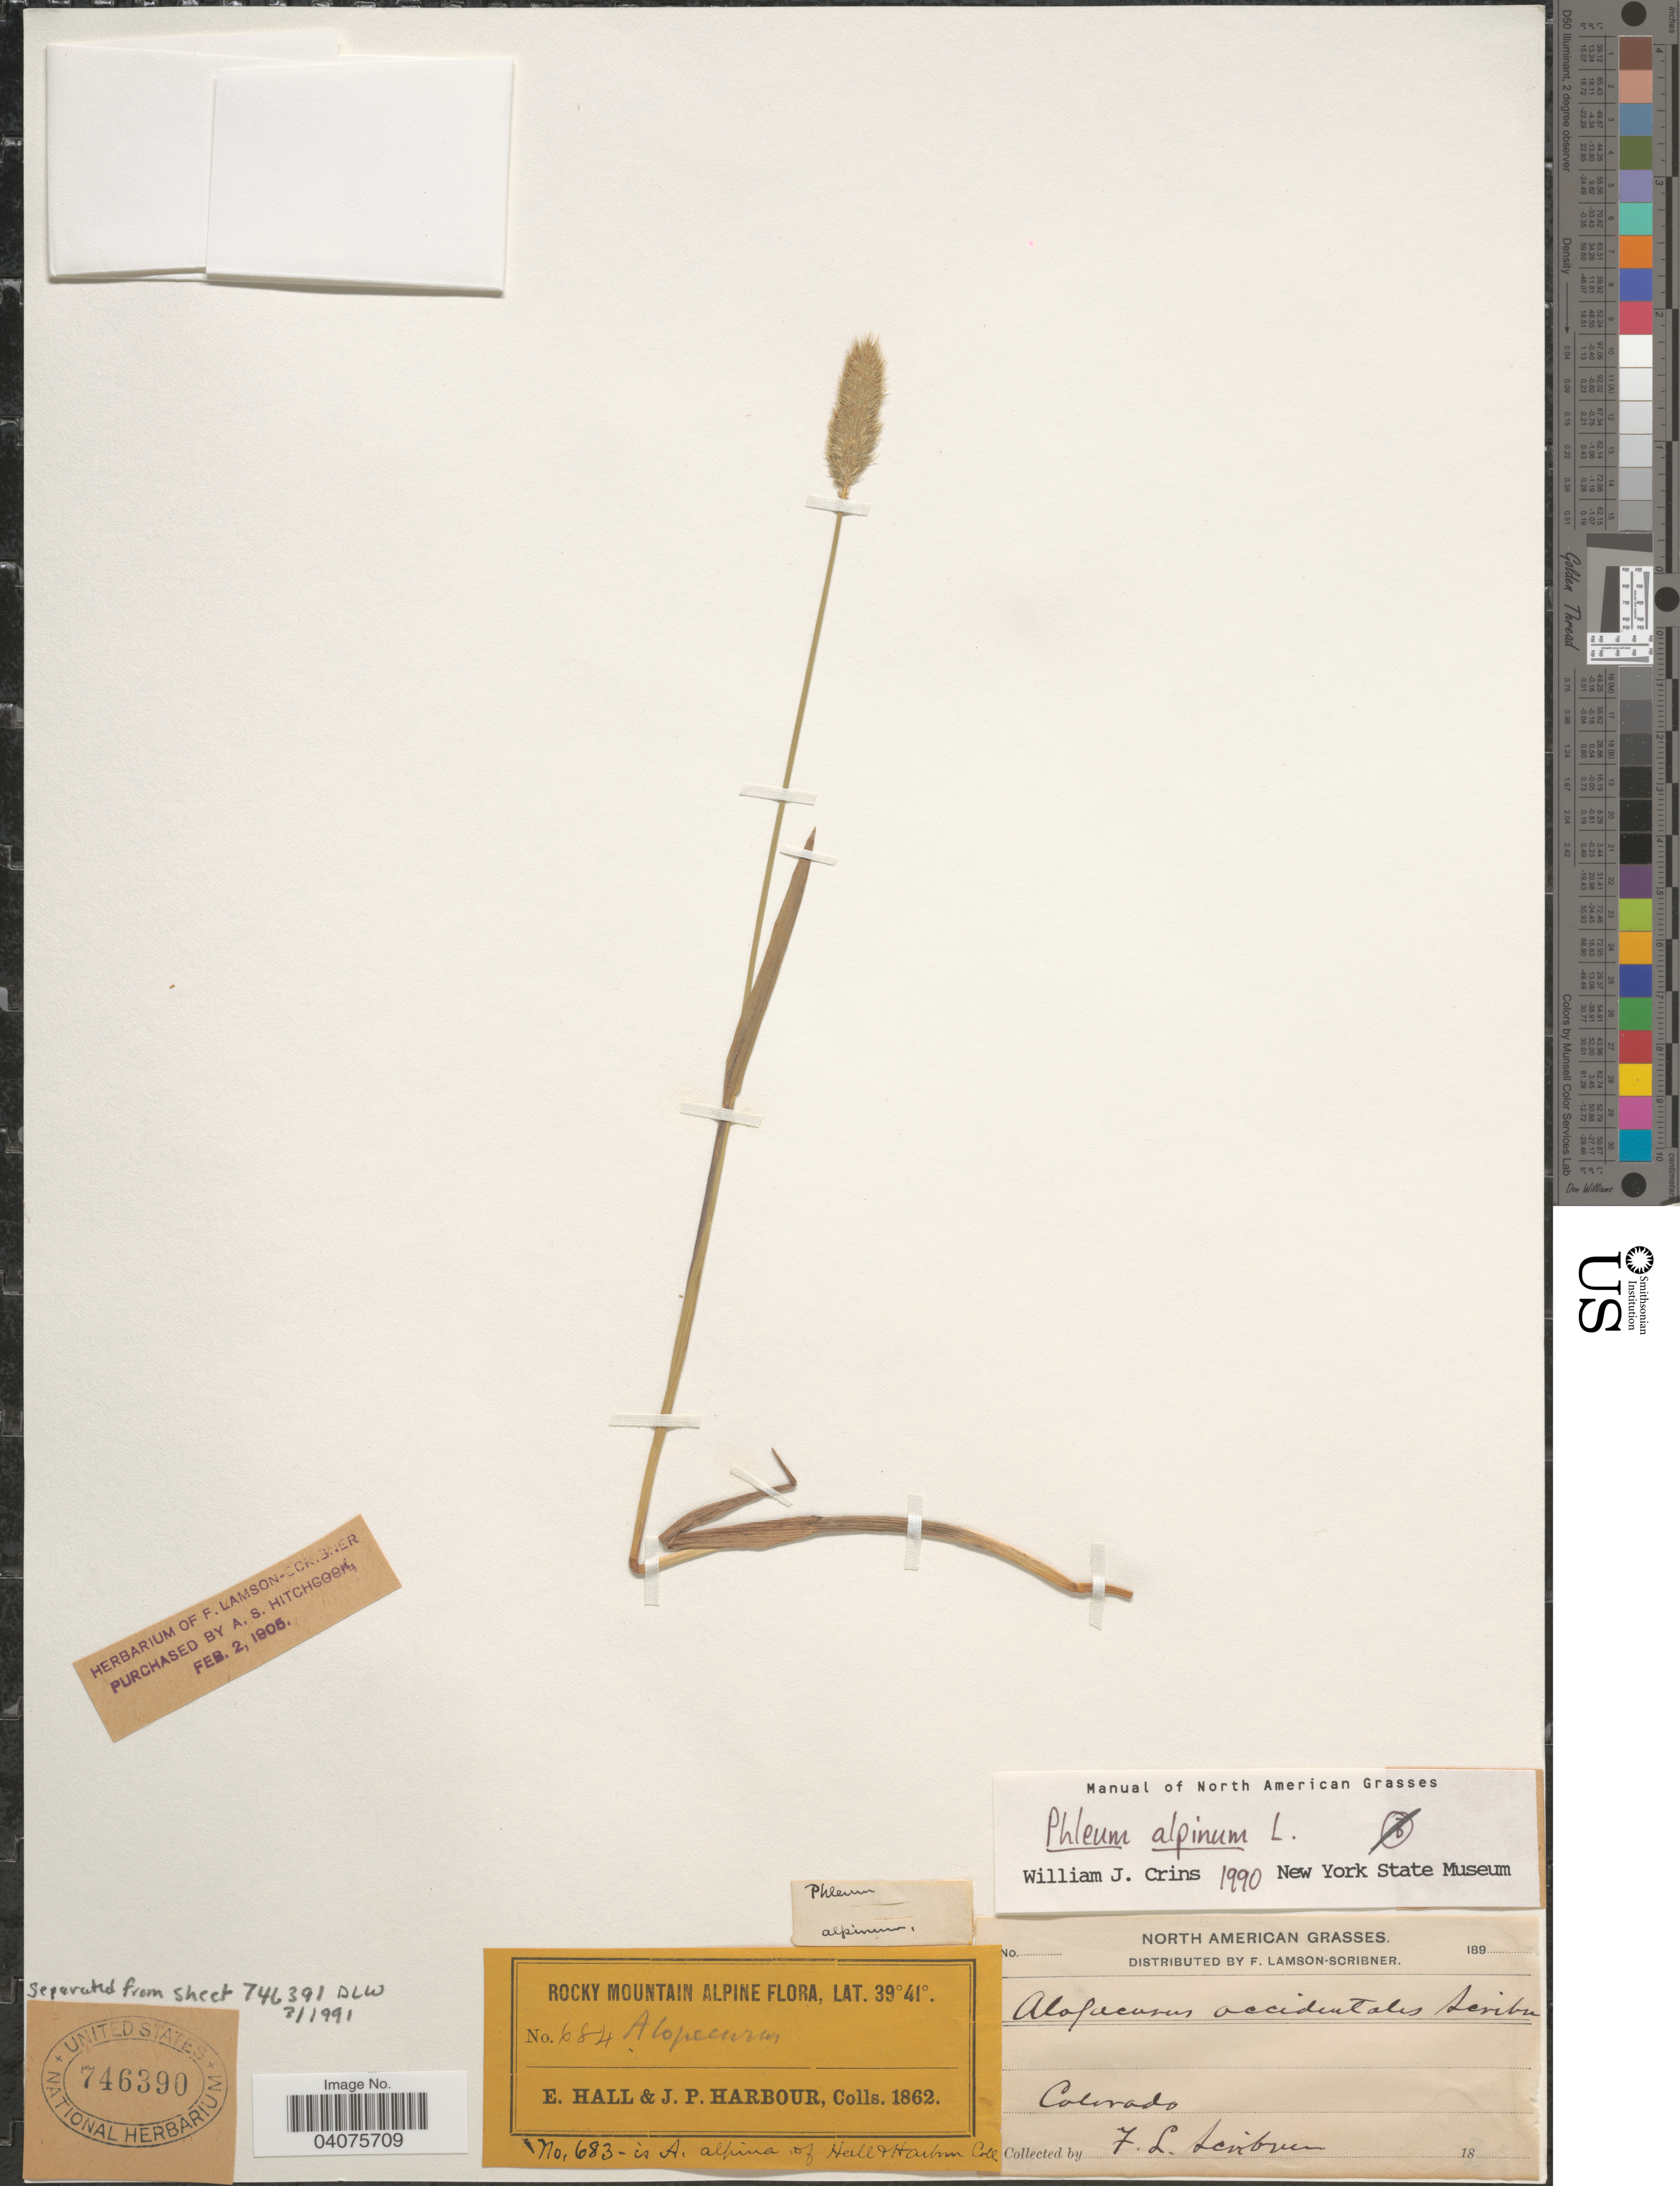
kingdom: Plantae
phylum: Tracheophyta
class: Liliopsida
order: Poales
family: Poaceae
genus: Phleum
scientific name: Phleum alpinum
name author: L.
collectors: E. Hall & J. Harbour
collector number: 684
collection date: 1862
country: United States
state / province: Colorado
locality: Rocky Mountain Alpine.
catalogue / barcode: US 746390